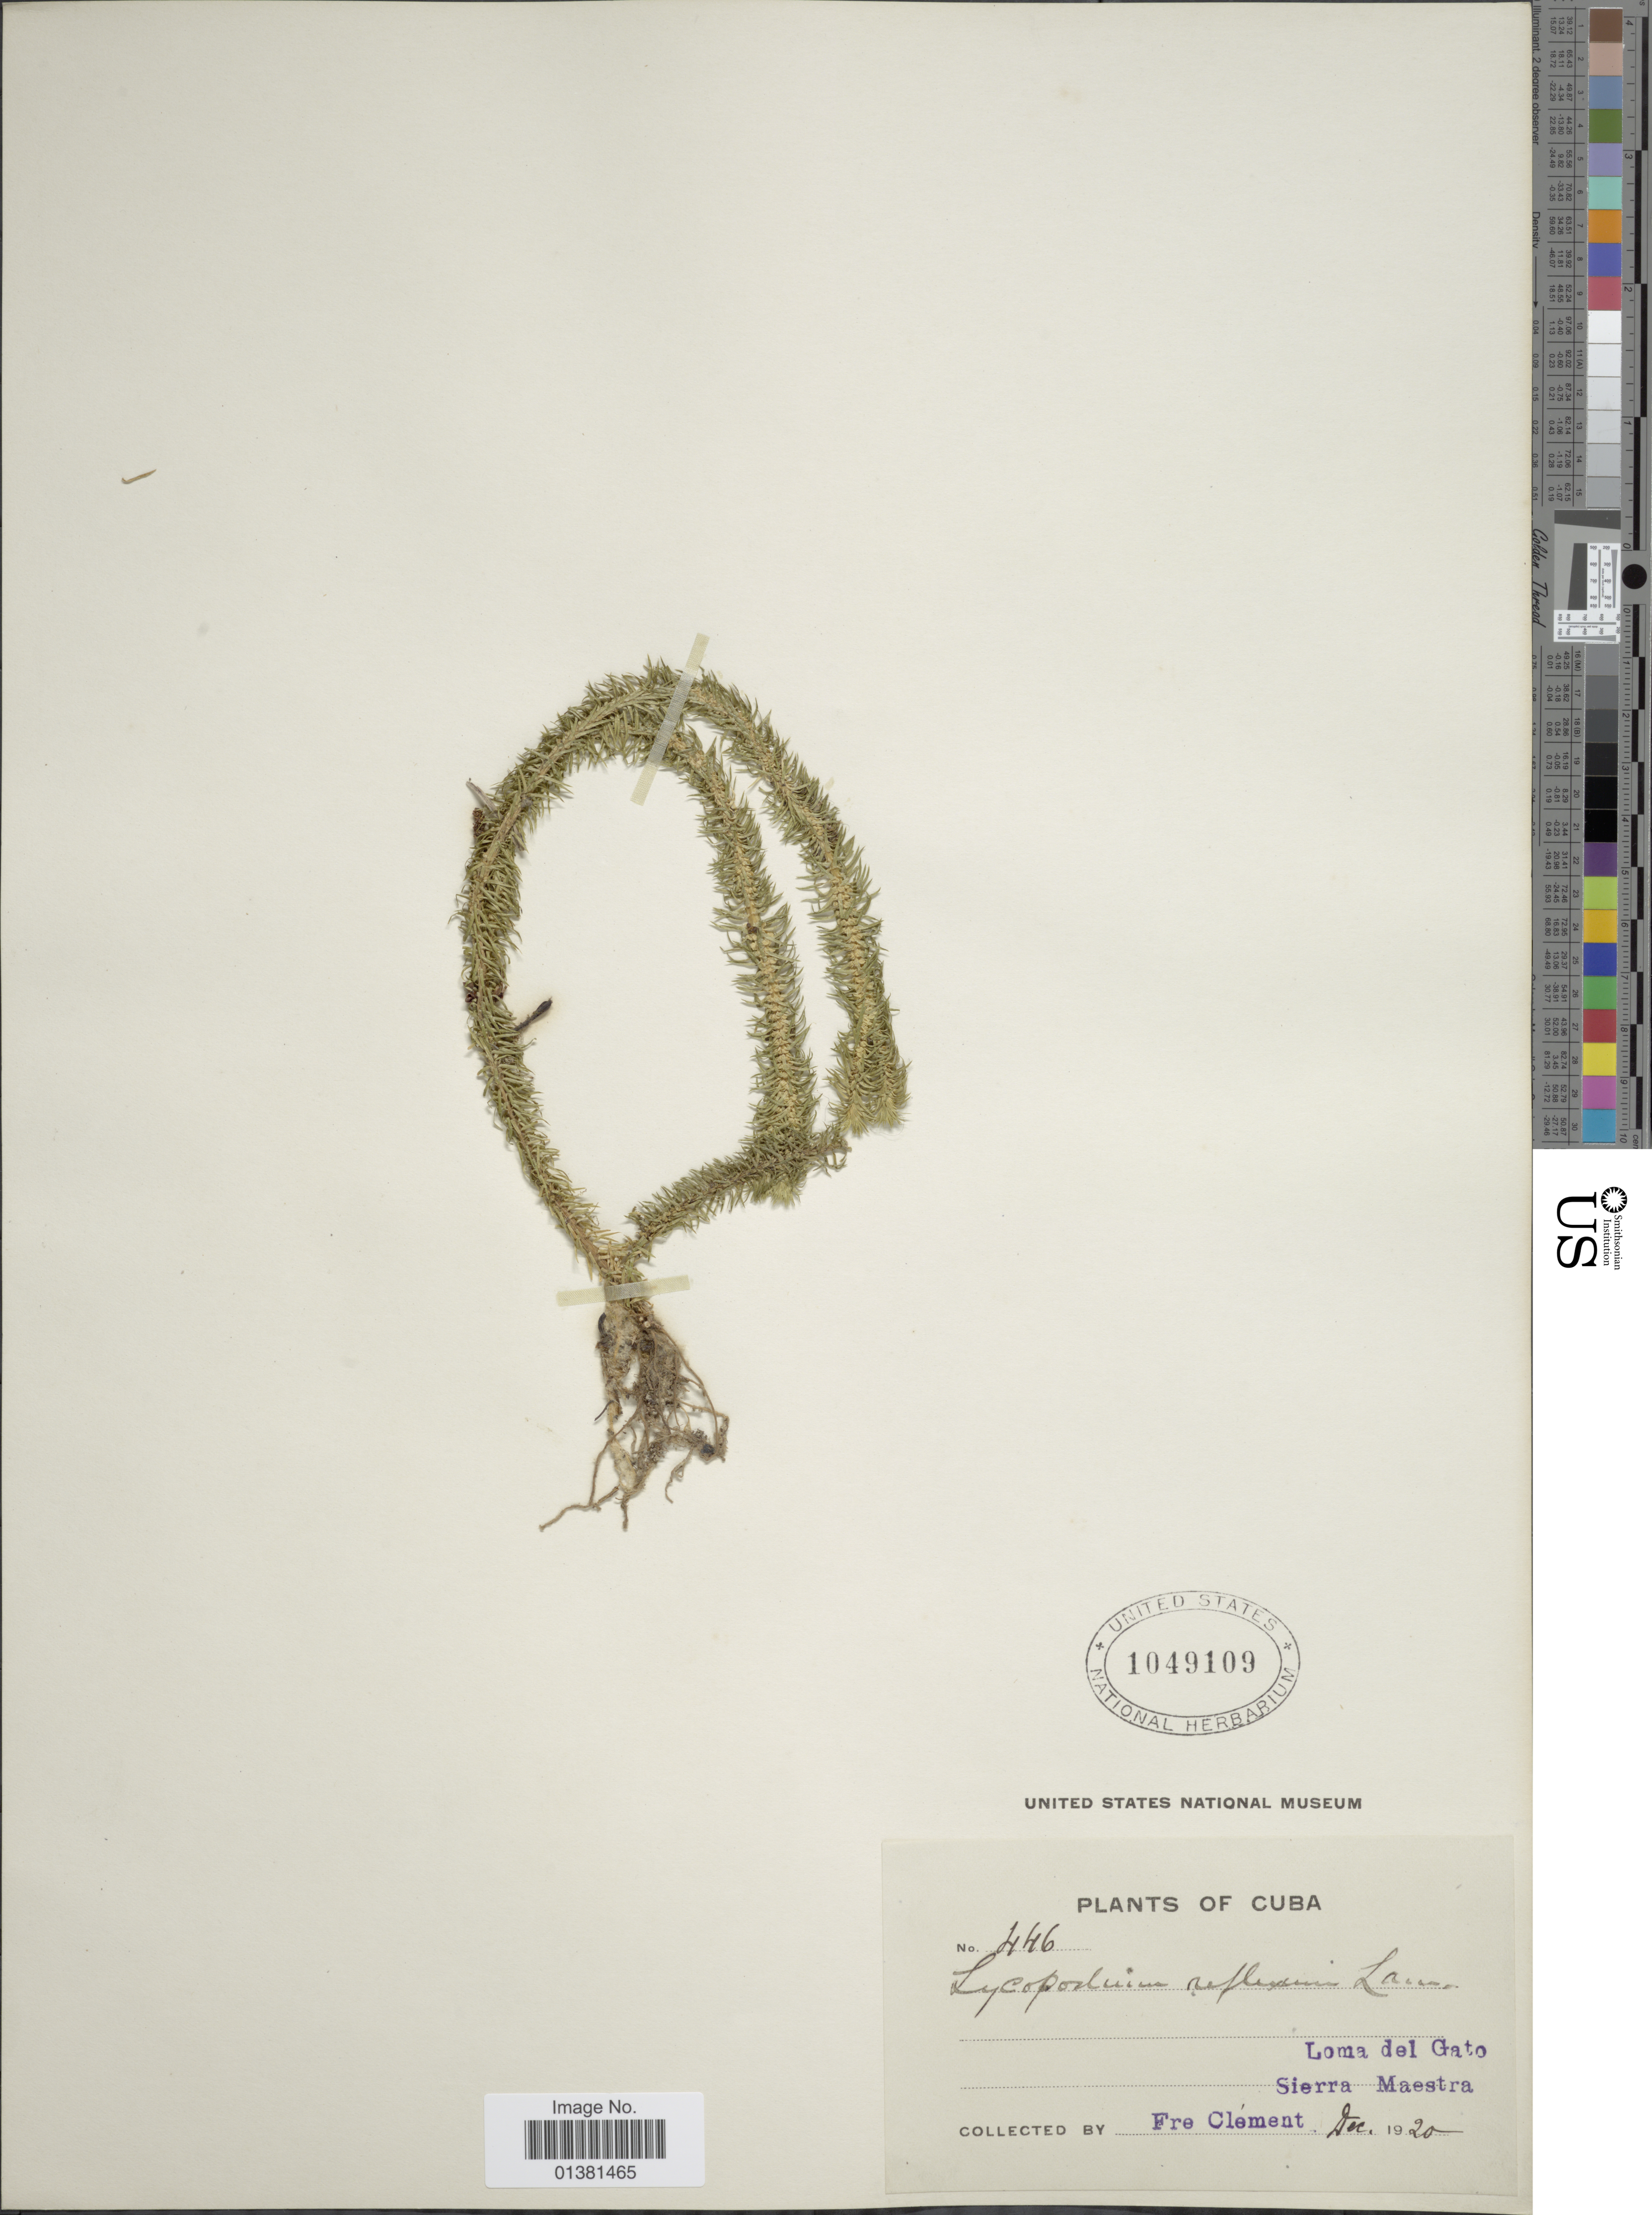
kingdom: Plantae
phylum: Tracheophyta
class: Lycopodiopsida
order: Lycopodiales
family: Lycopodiaceae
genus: Phlegmariurus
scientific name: Phlegmariurus reflexus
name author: (Lam.) B. Øllg.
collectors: B. Clement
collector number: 446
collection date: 1920-12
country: Cuba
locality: Loma del Gato, Sierra Maestra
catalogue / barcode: US 1049109